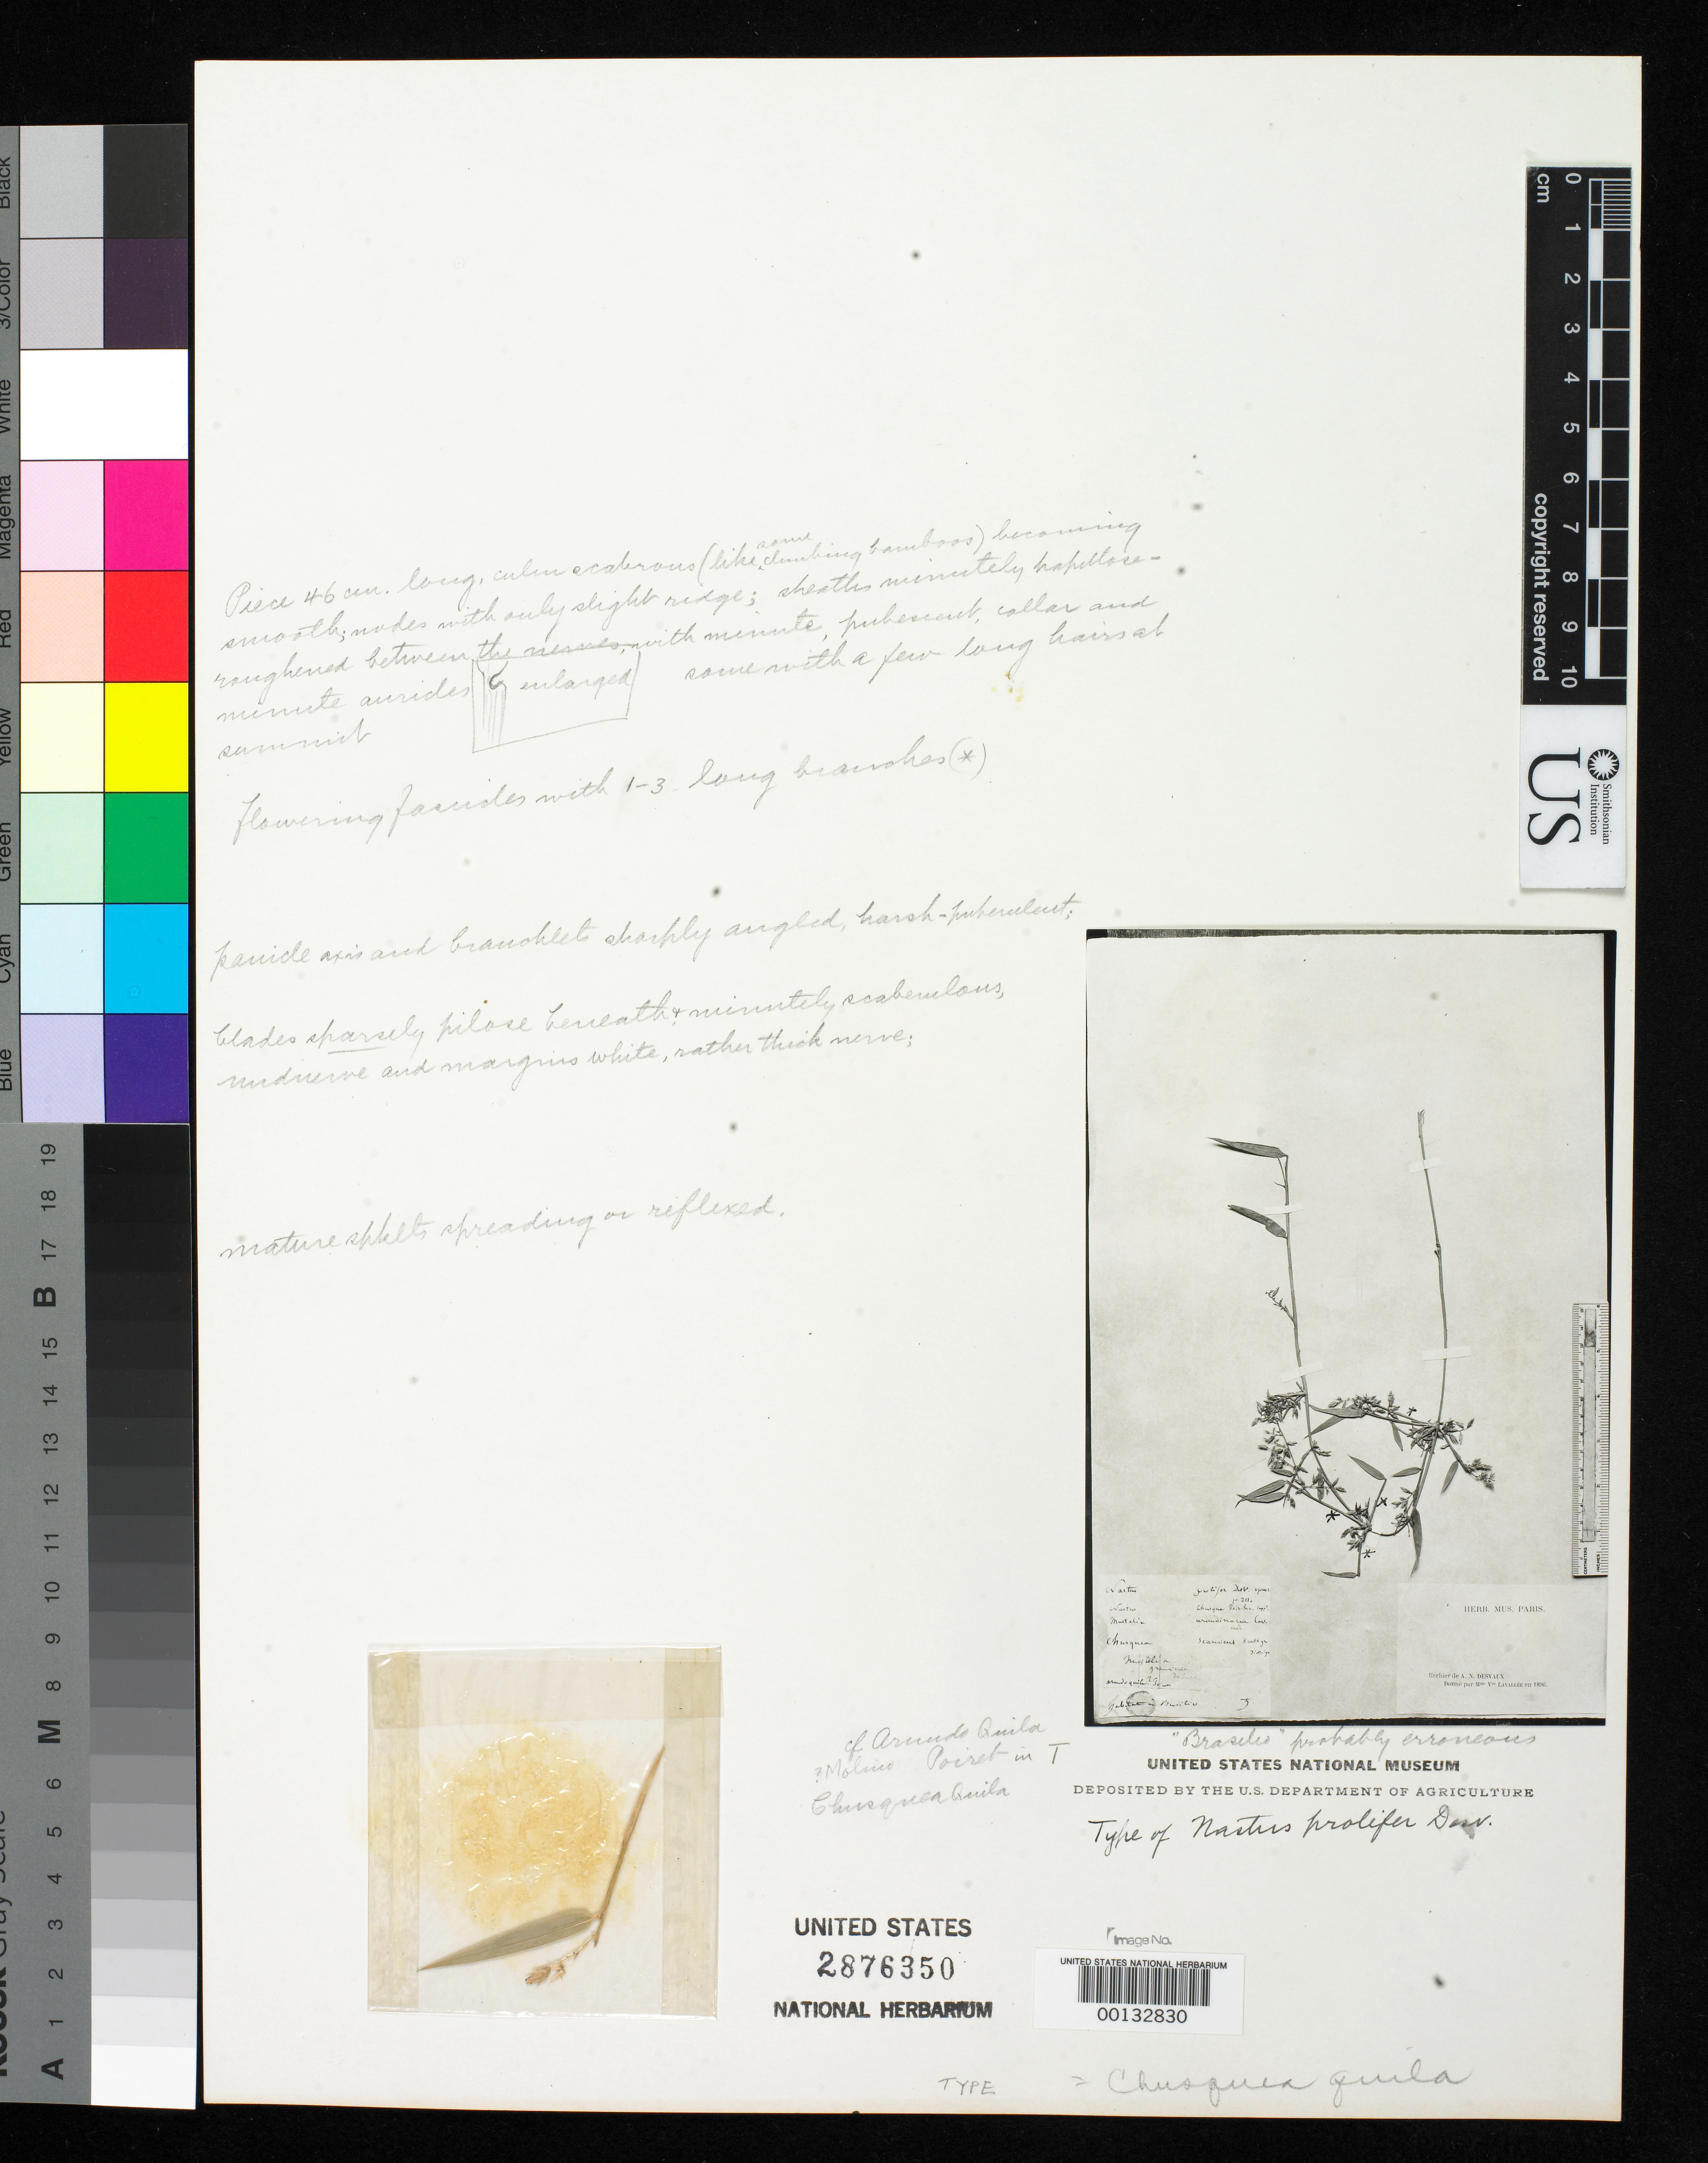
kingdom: Plantae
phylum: Tracheophyta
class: Liliopsida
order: Poales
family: Poaceae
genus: Nastus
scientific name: Nastus prolifer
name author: Desv.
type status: Type Material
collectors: N. A. Desvaux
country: Brazil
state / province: Minas Gerais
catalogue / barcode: US 2876350